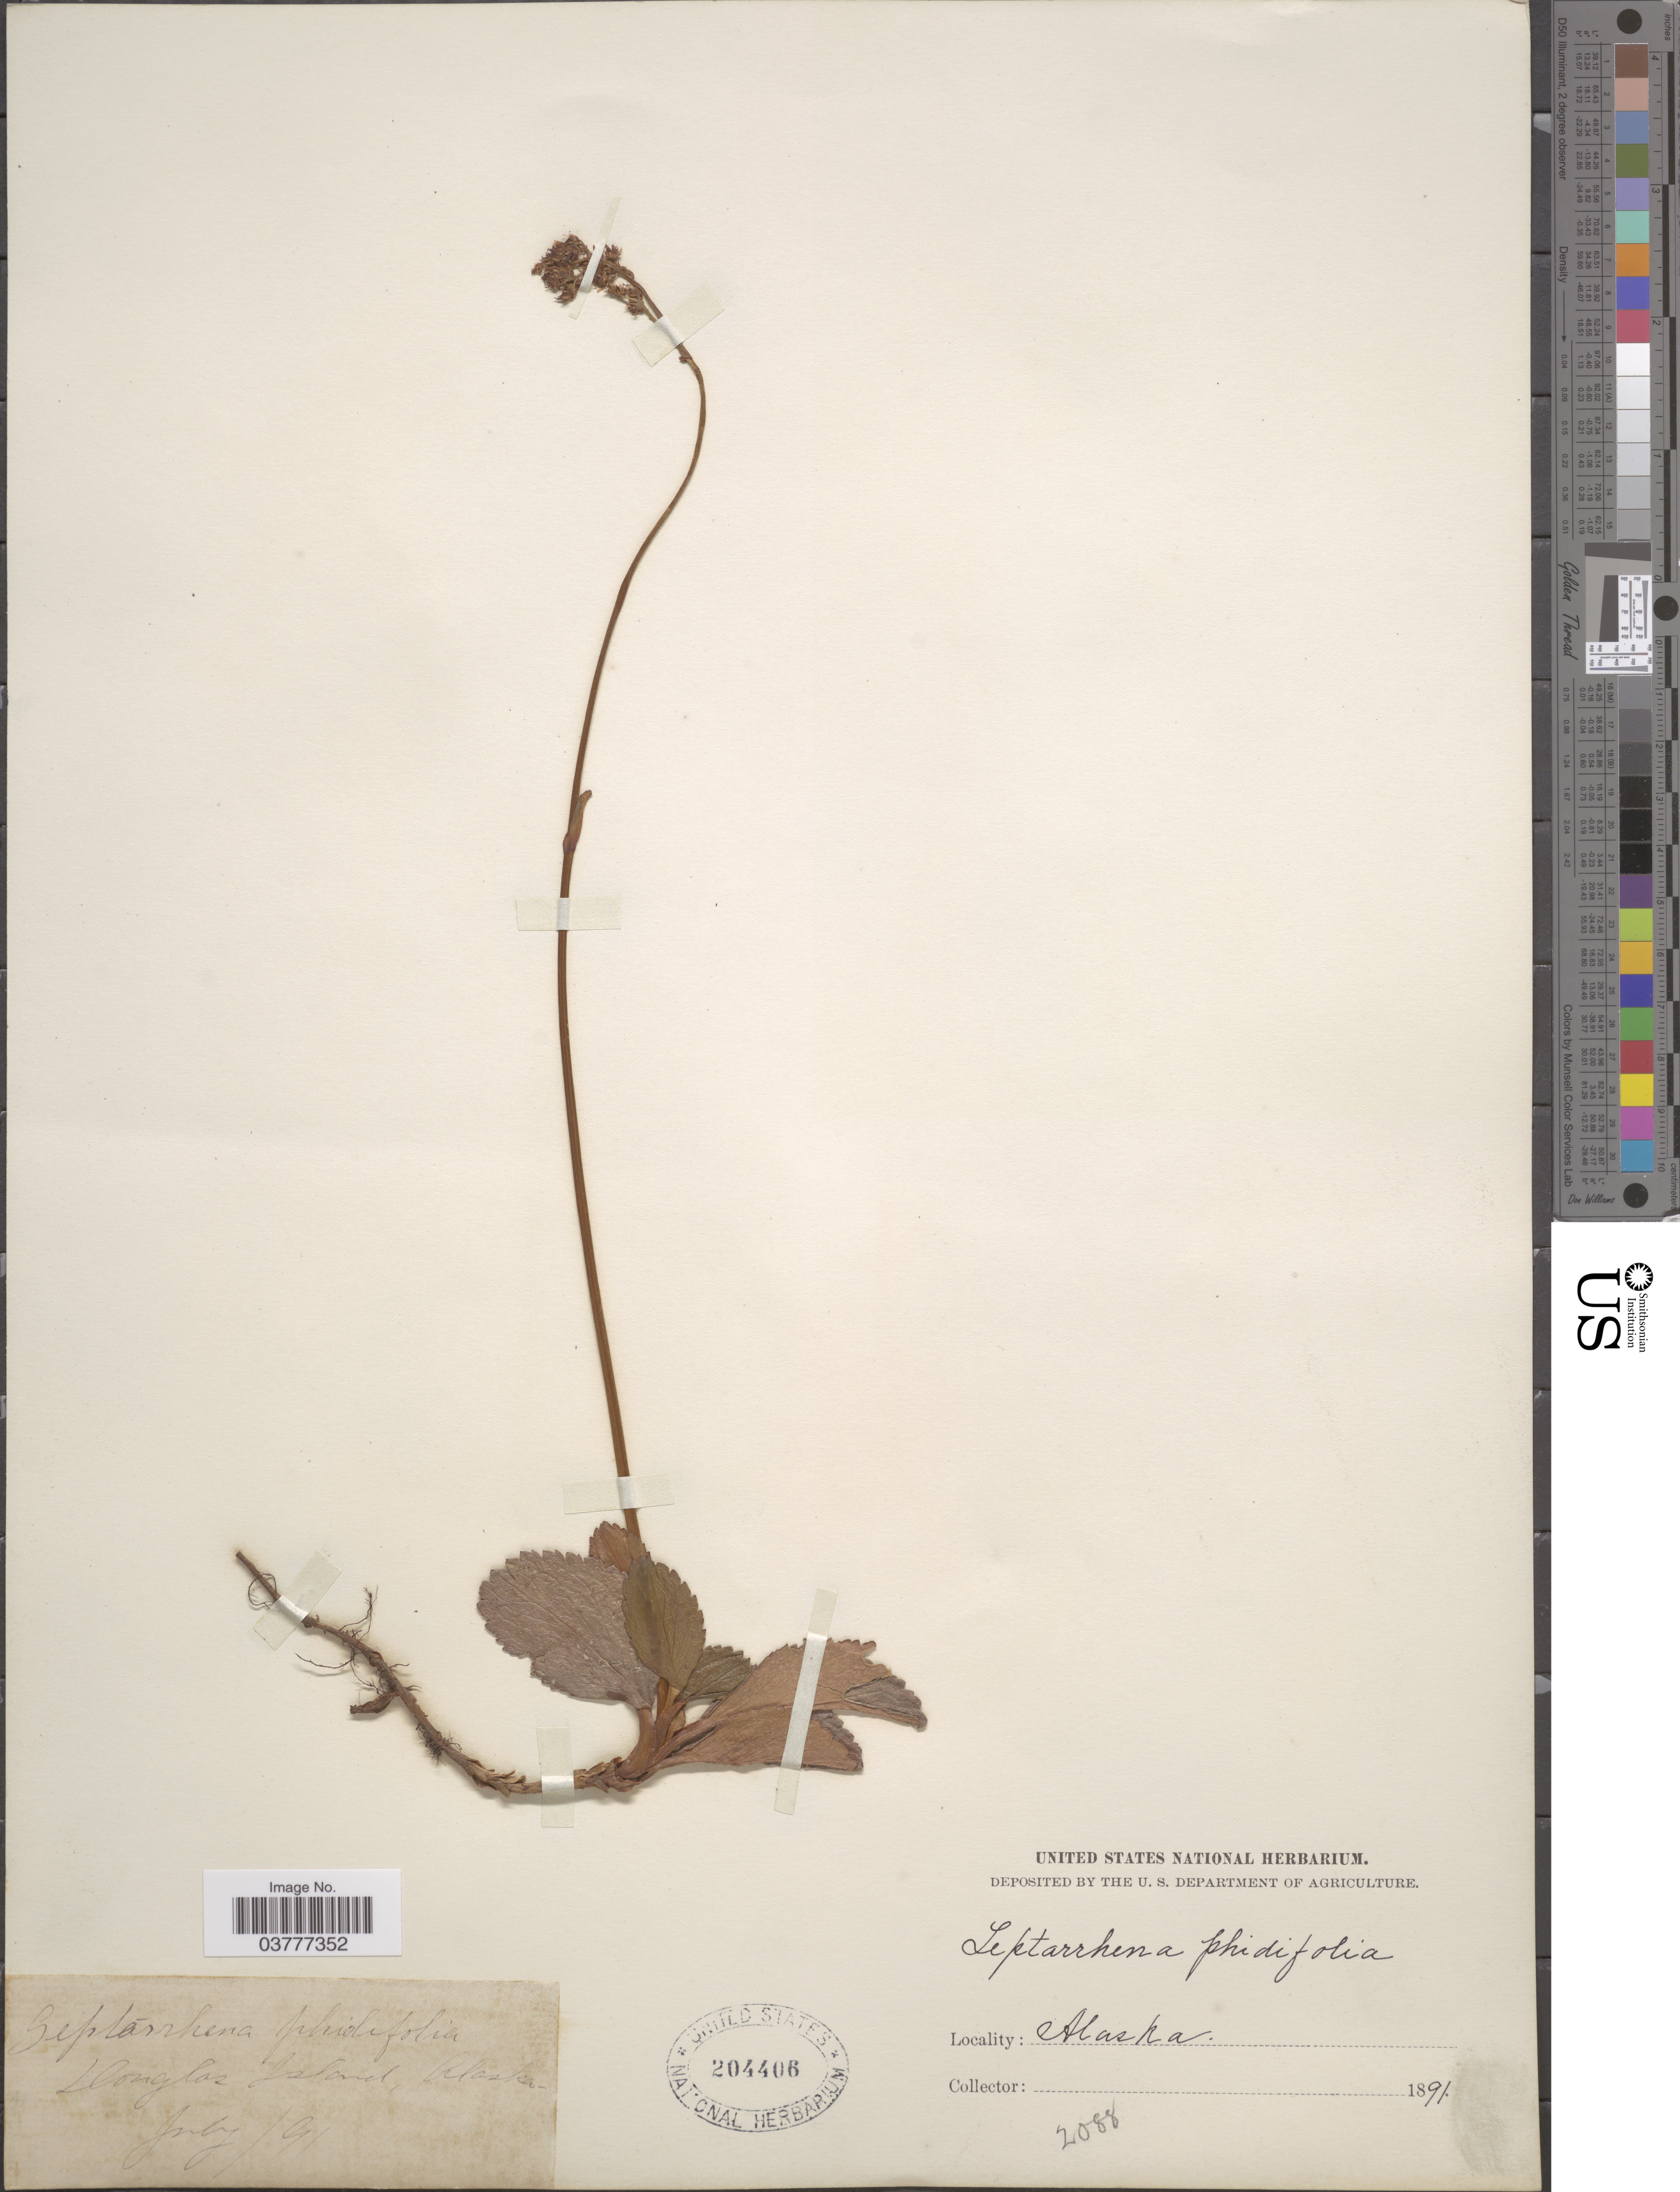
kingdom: Plantae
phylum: Tracheophyta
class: Magnoliopsida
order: Saxifragales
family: Saxifragaceae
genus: Leptarrhena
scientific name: Leptarrhena pyrolifolia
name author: (D. Don) Ser.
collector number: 2088?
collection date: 1891-07-09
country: United States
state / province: Alaska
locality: Douglas Island.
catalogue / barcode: US 204406